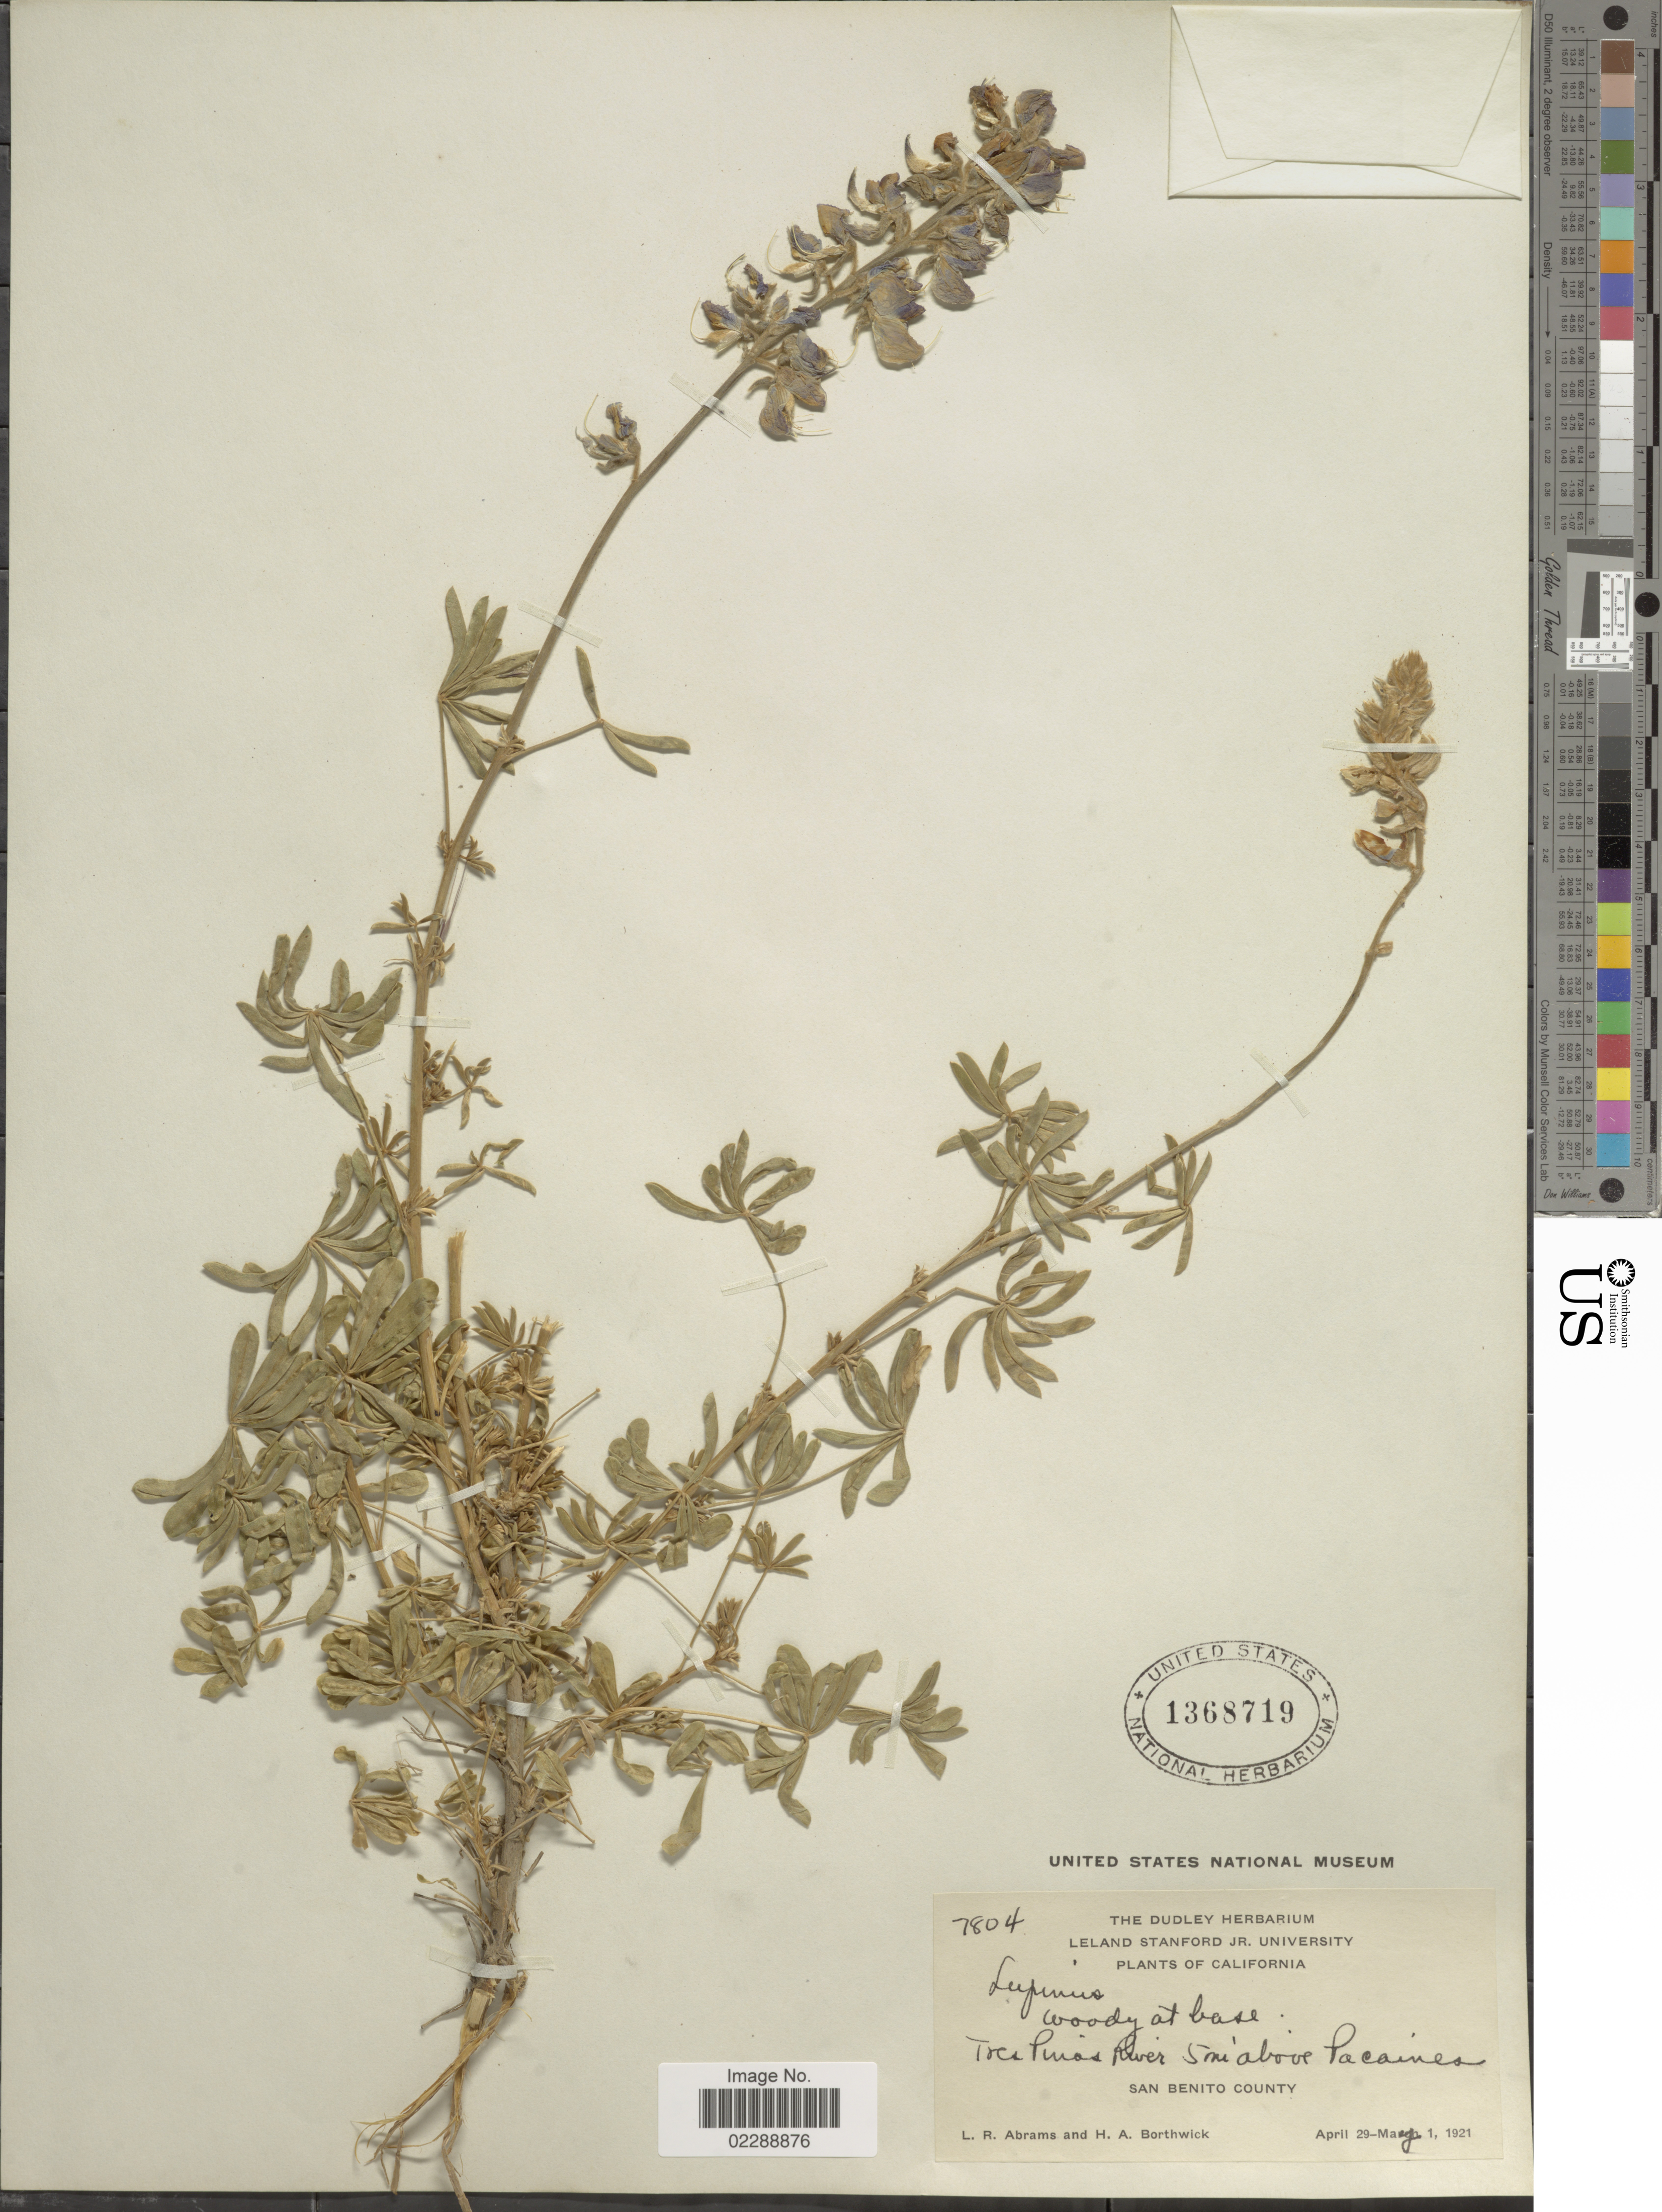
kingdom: Plantae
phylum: Tracheophyta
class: Magnoliopsida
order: Fabales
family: Fabaceae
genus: Lupinus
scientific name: Lupinus sp.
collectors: L. Abrams & H. Borthwick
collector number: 7804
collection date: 1921-04-29/1921-05-01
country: United States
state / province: California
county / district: San Benito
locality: Woody at base, Toca Pinos River 5 mi above Pacaines, San Benito County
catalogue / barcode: US 1368719